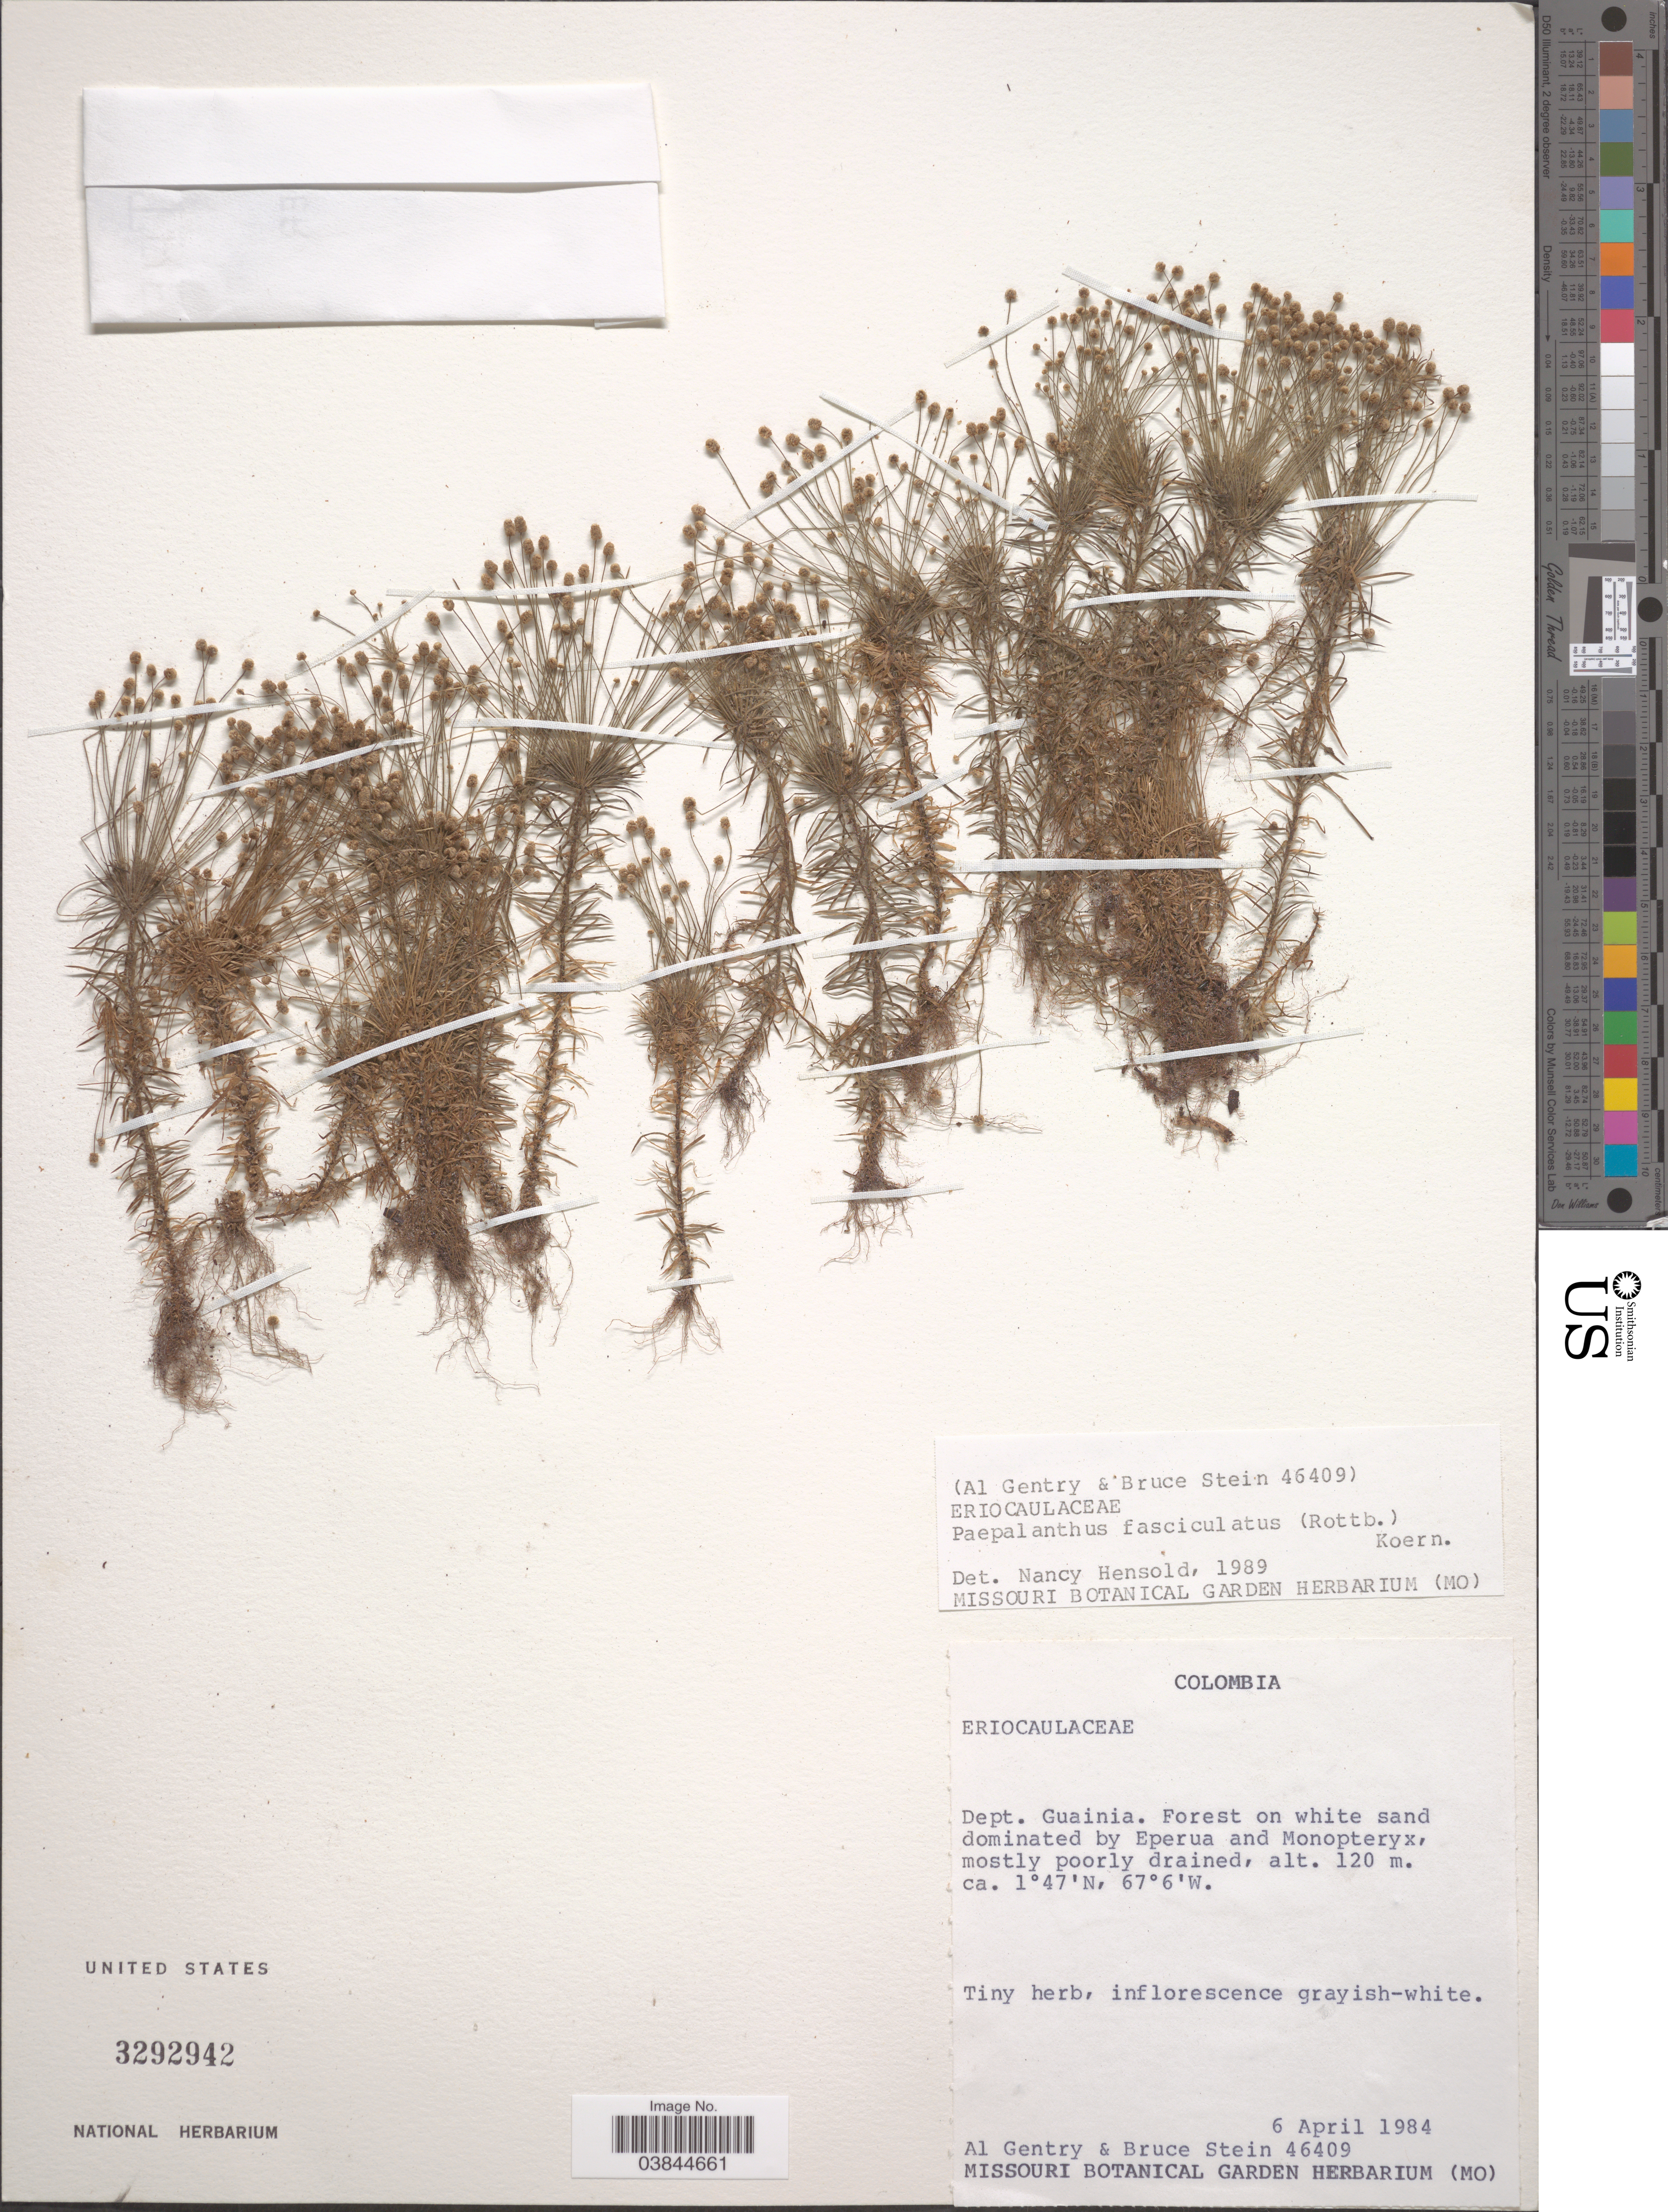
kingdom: Plantae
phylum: Tracheophyta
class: Liliopsida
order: Poales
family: Eriocaulaceae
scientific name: Giuliettia fasciculata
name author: (Rottb.) Andrino & Sano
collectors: A. H. Gentry & B. A. Stein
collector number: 46409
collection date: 1984-04-06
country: Colombia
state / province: Guainía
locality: Dept. Guainia.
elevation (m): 120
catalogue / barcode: US 3292942